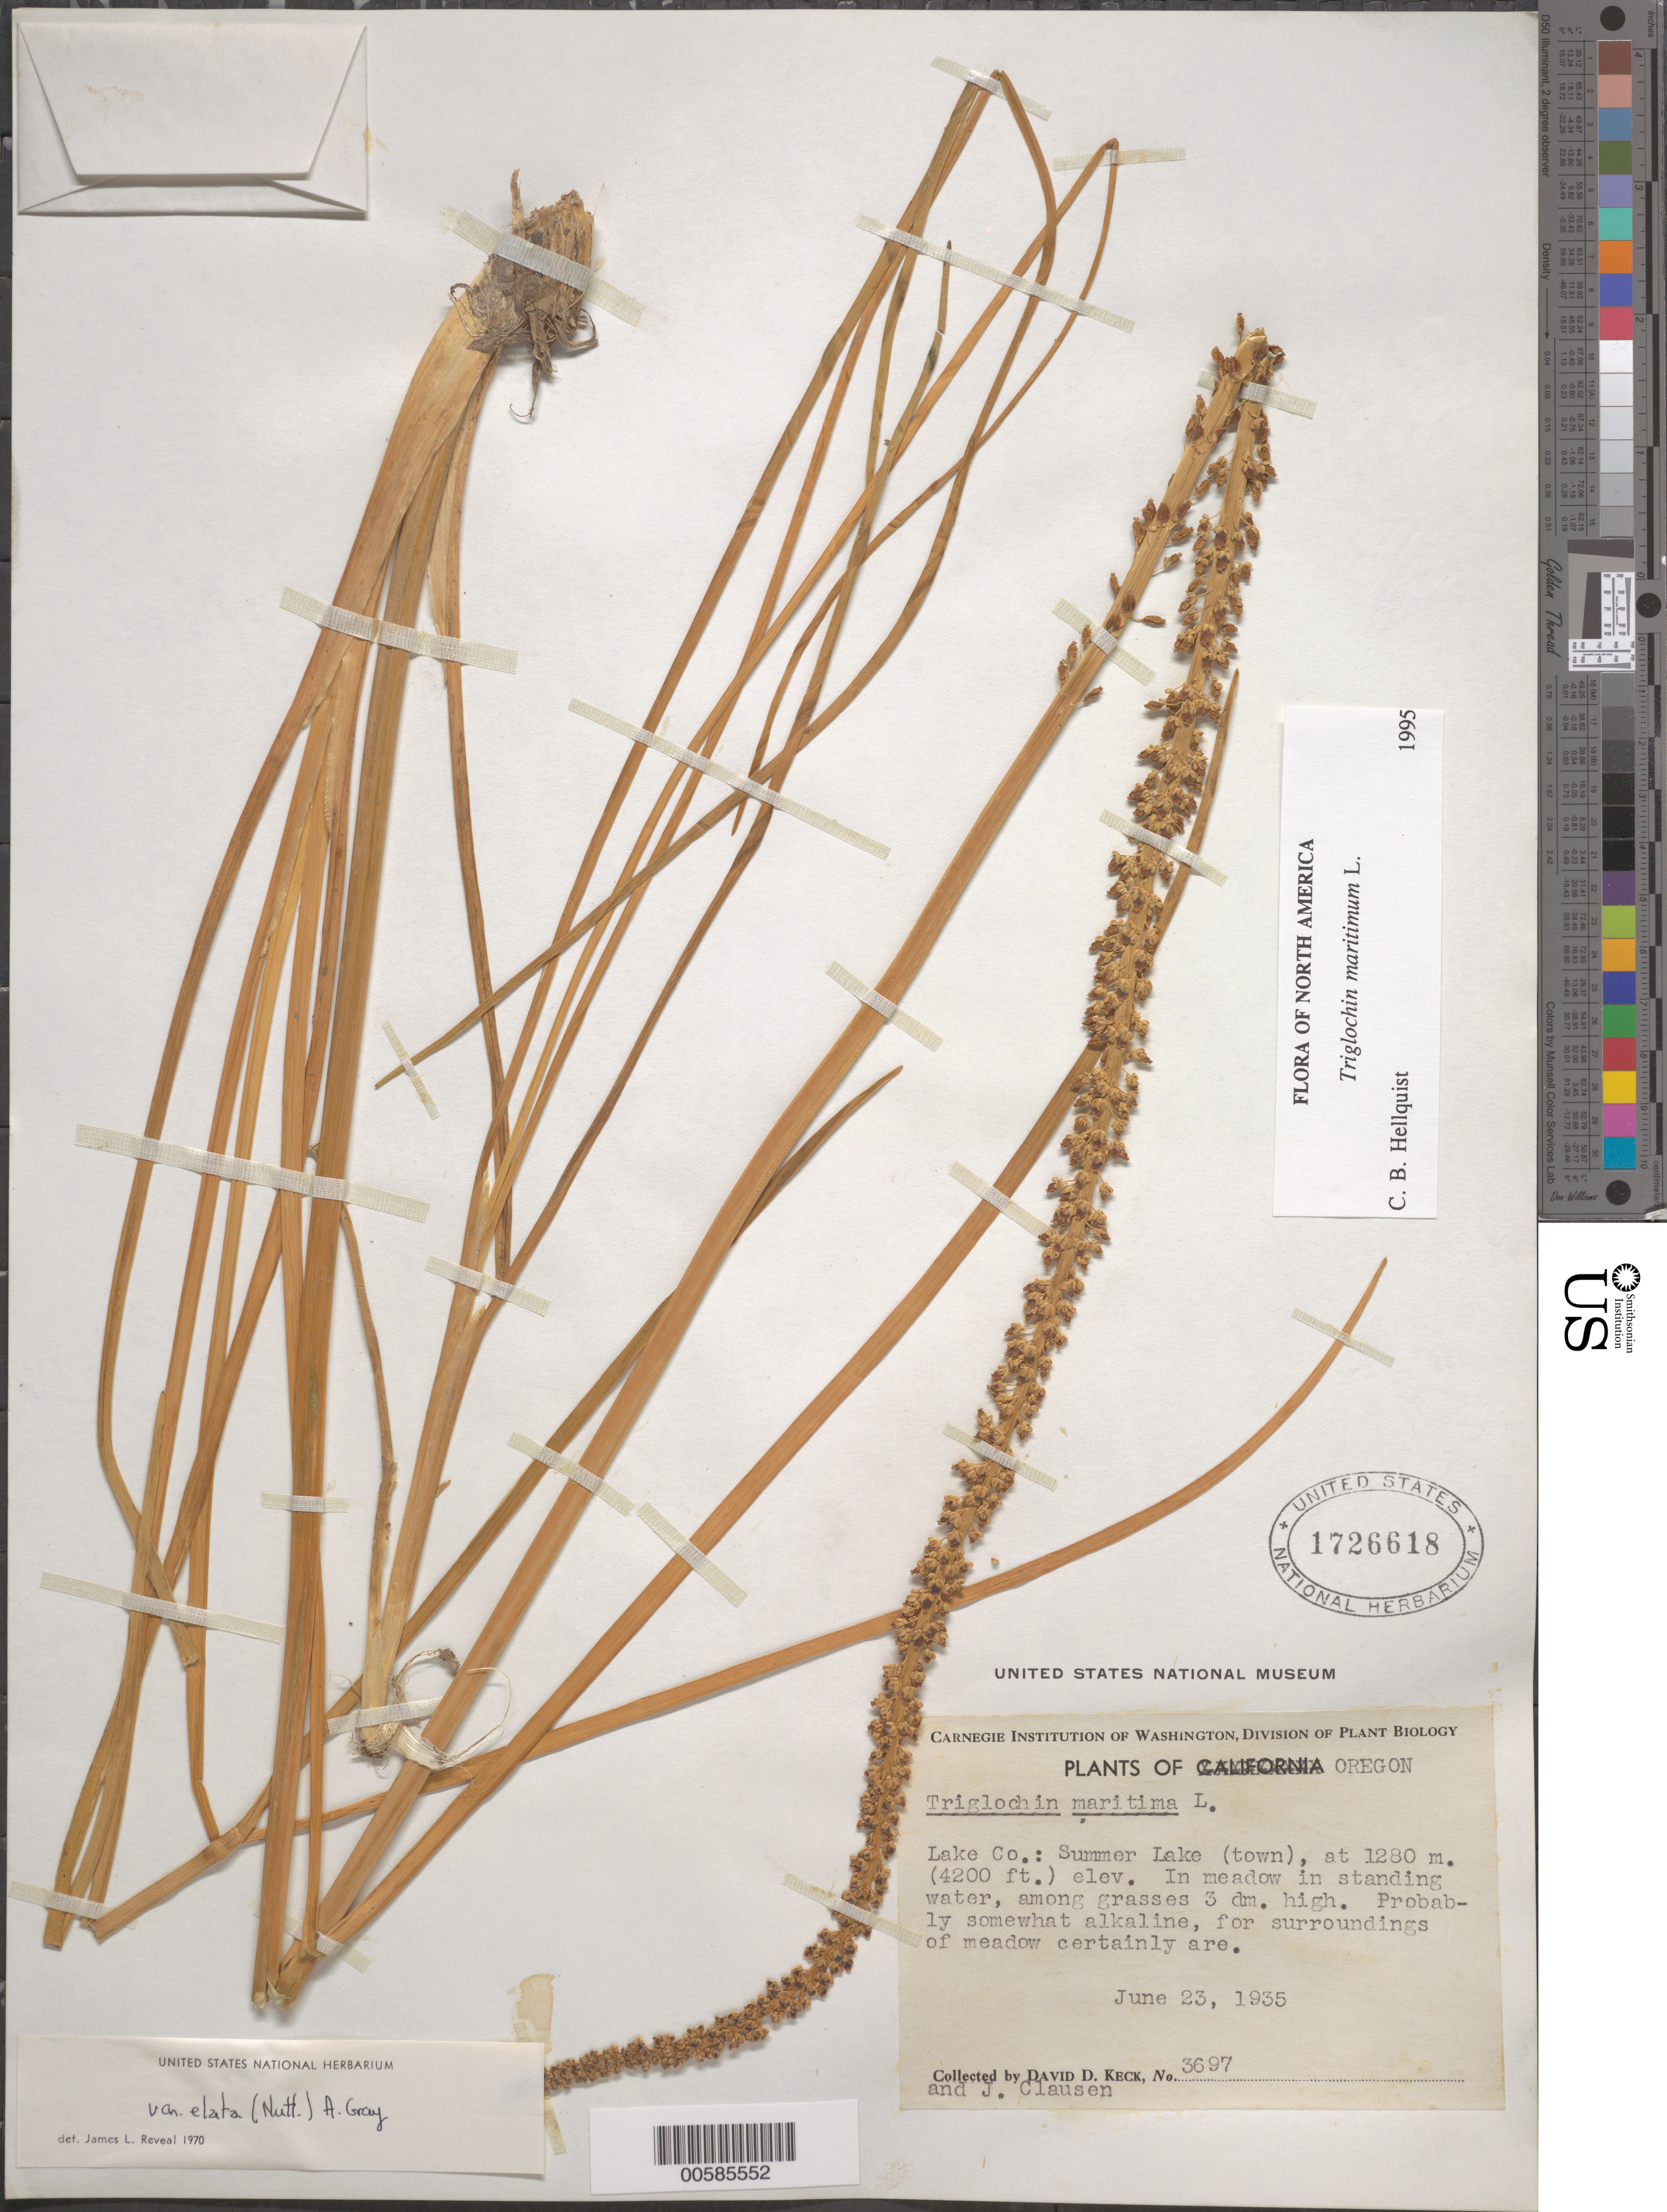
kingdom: Plantae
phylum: Tracheophyta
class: Liliopsida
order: Alismatales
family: Juncaginaceae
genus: Triglochin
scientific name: Triglochin maritima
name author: L.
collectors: D. D. Keck & J. Clausen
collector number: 3697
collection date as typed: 23 Jun 1935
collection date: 1935-06-23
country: United States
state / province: Oregon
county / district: Lake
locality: Summer Lake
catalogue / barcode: US 1726618